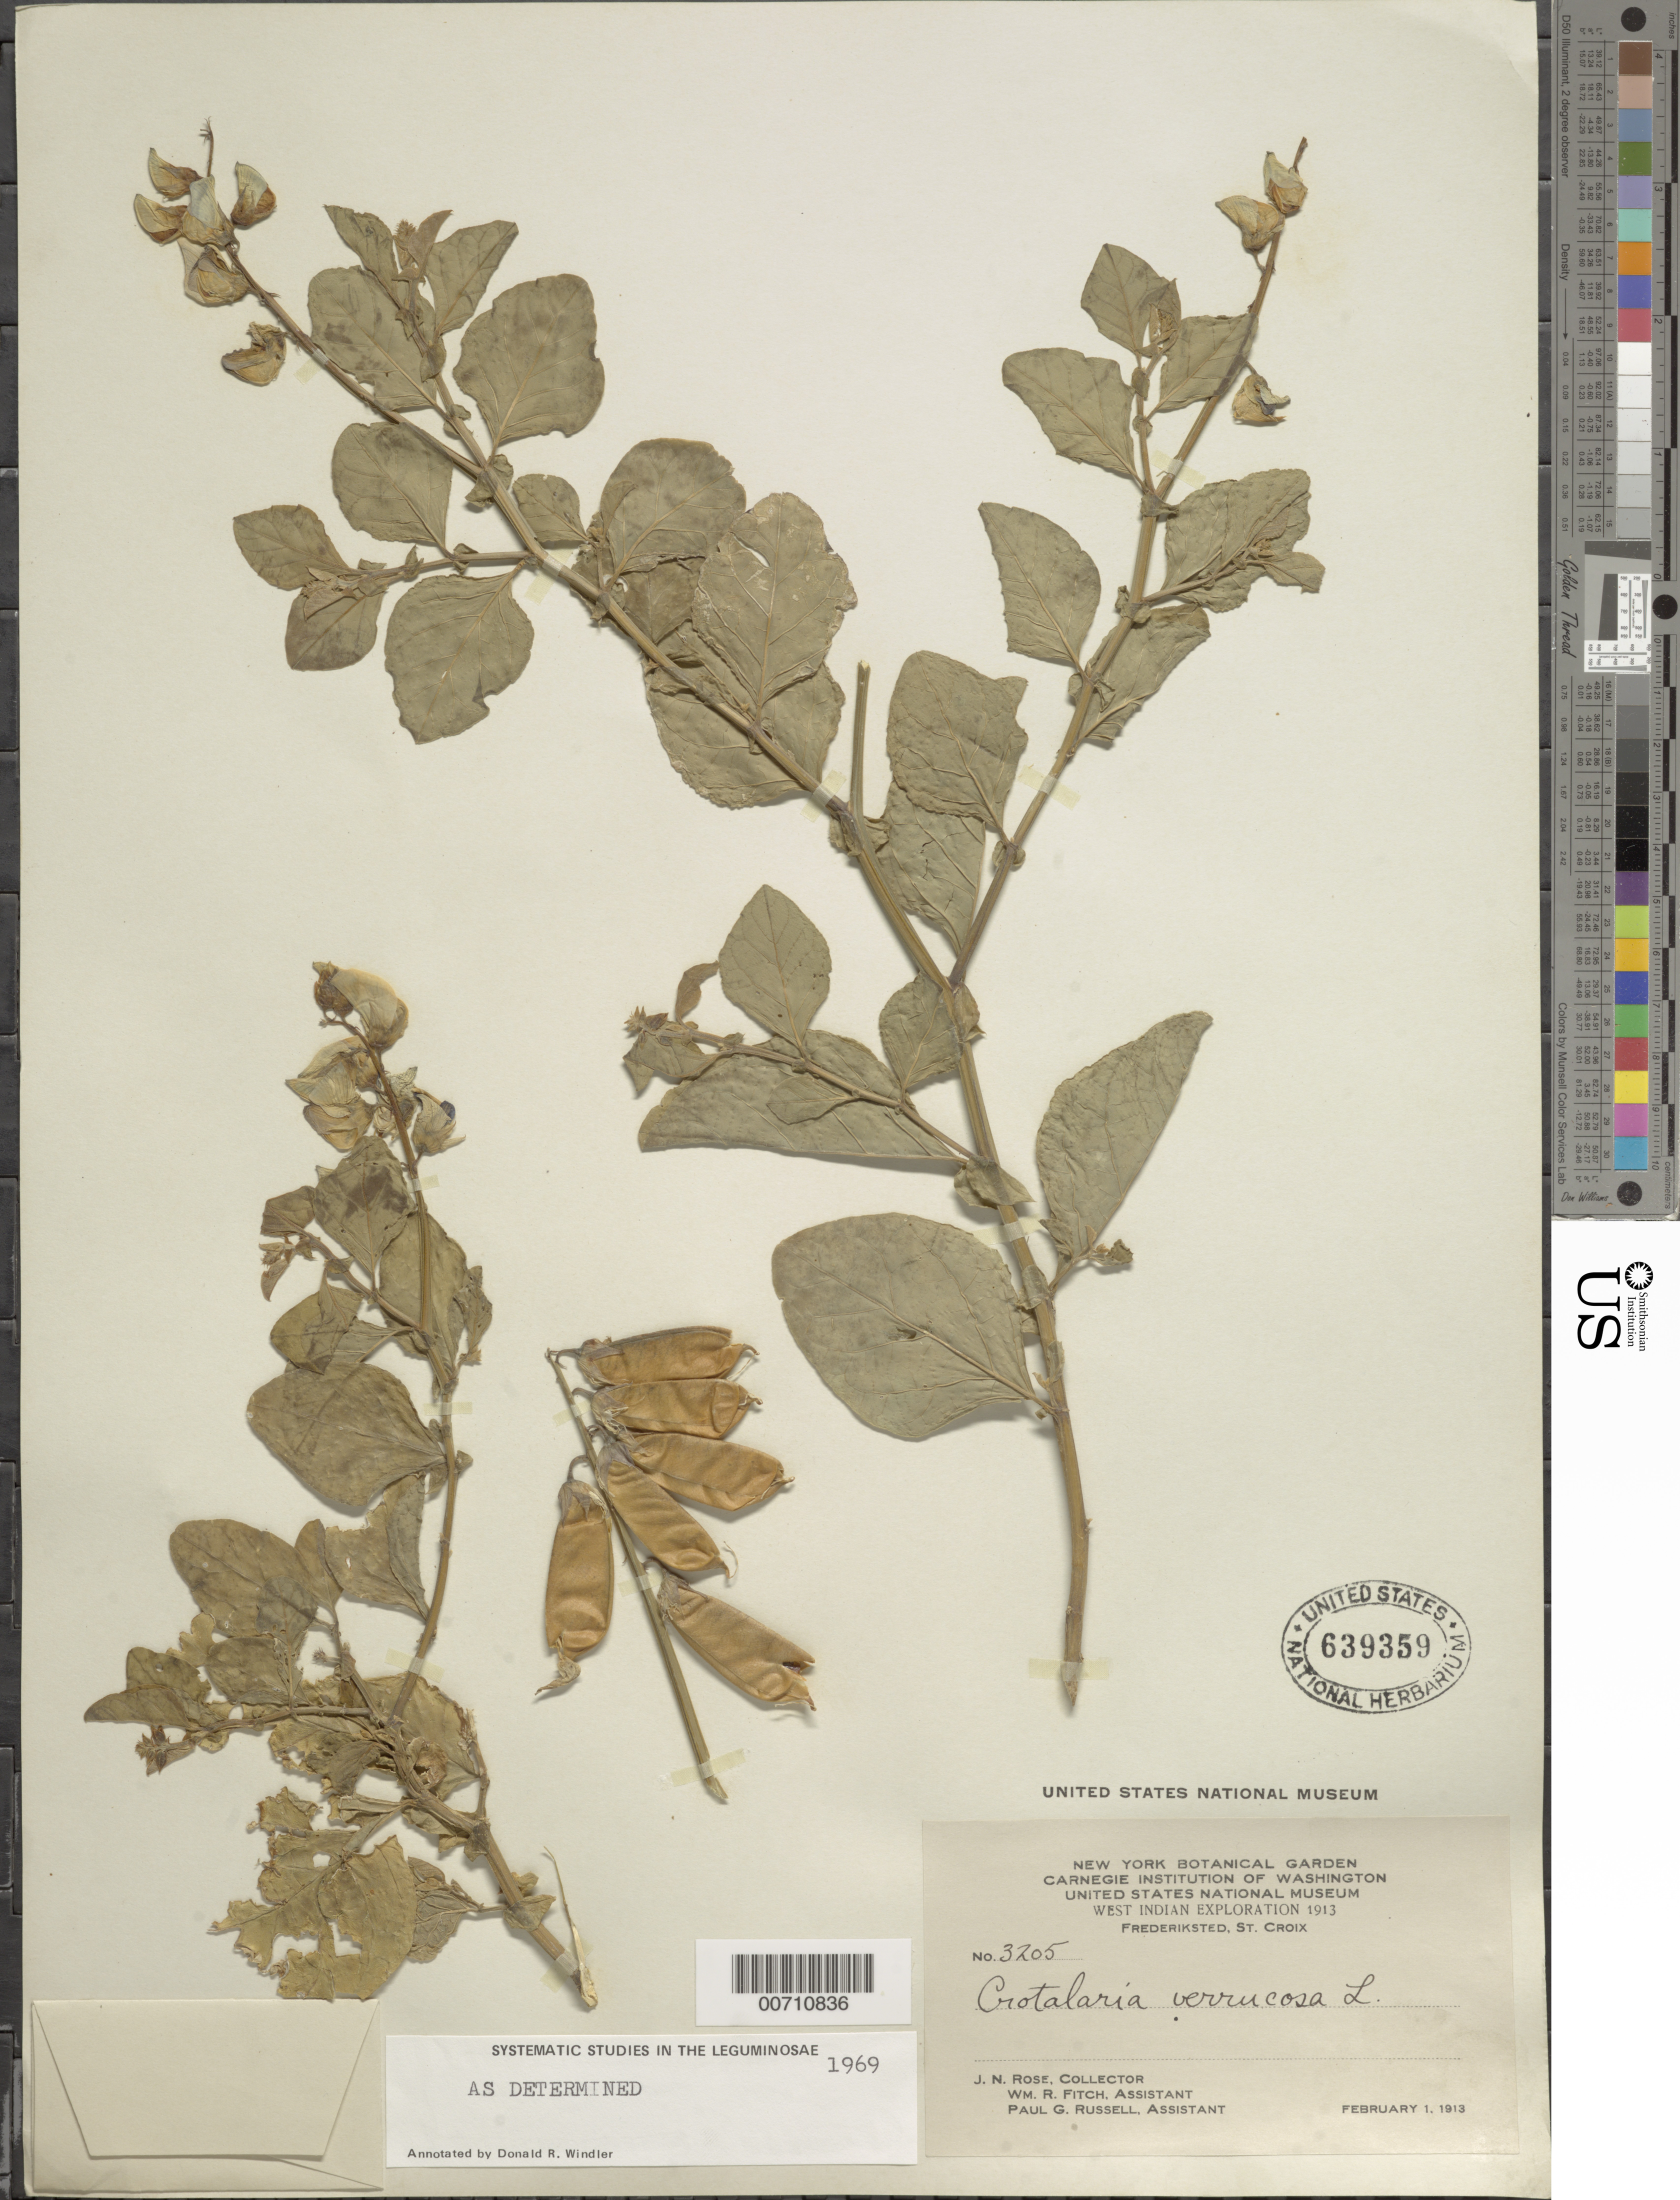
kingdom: Plantae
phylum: Tracheophyta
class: Magnoliopsida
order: Fabales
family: Fabaceae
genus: Crotalaria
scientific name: Crotalaria verrucosa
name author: L.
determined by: Windler, D. R.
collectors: J. N. Rose, W. R. Fitch & P. G. Russell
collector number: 3205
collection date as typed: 01 Feb 1913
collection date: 1913-02-01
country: U.S. Virgin Islands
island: St. Croix Island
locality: Frederiksted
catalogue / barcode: US 639359